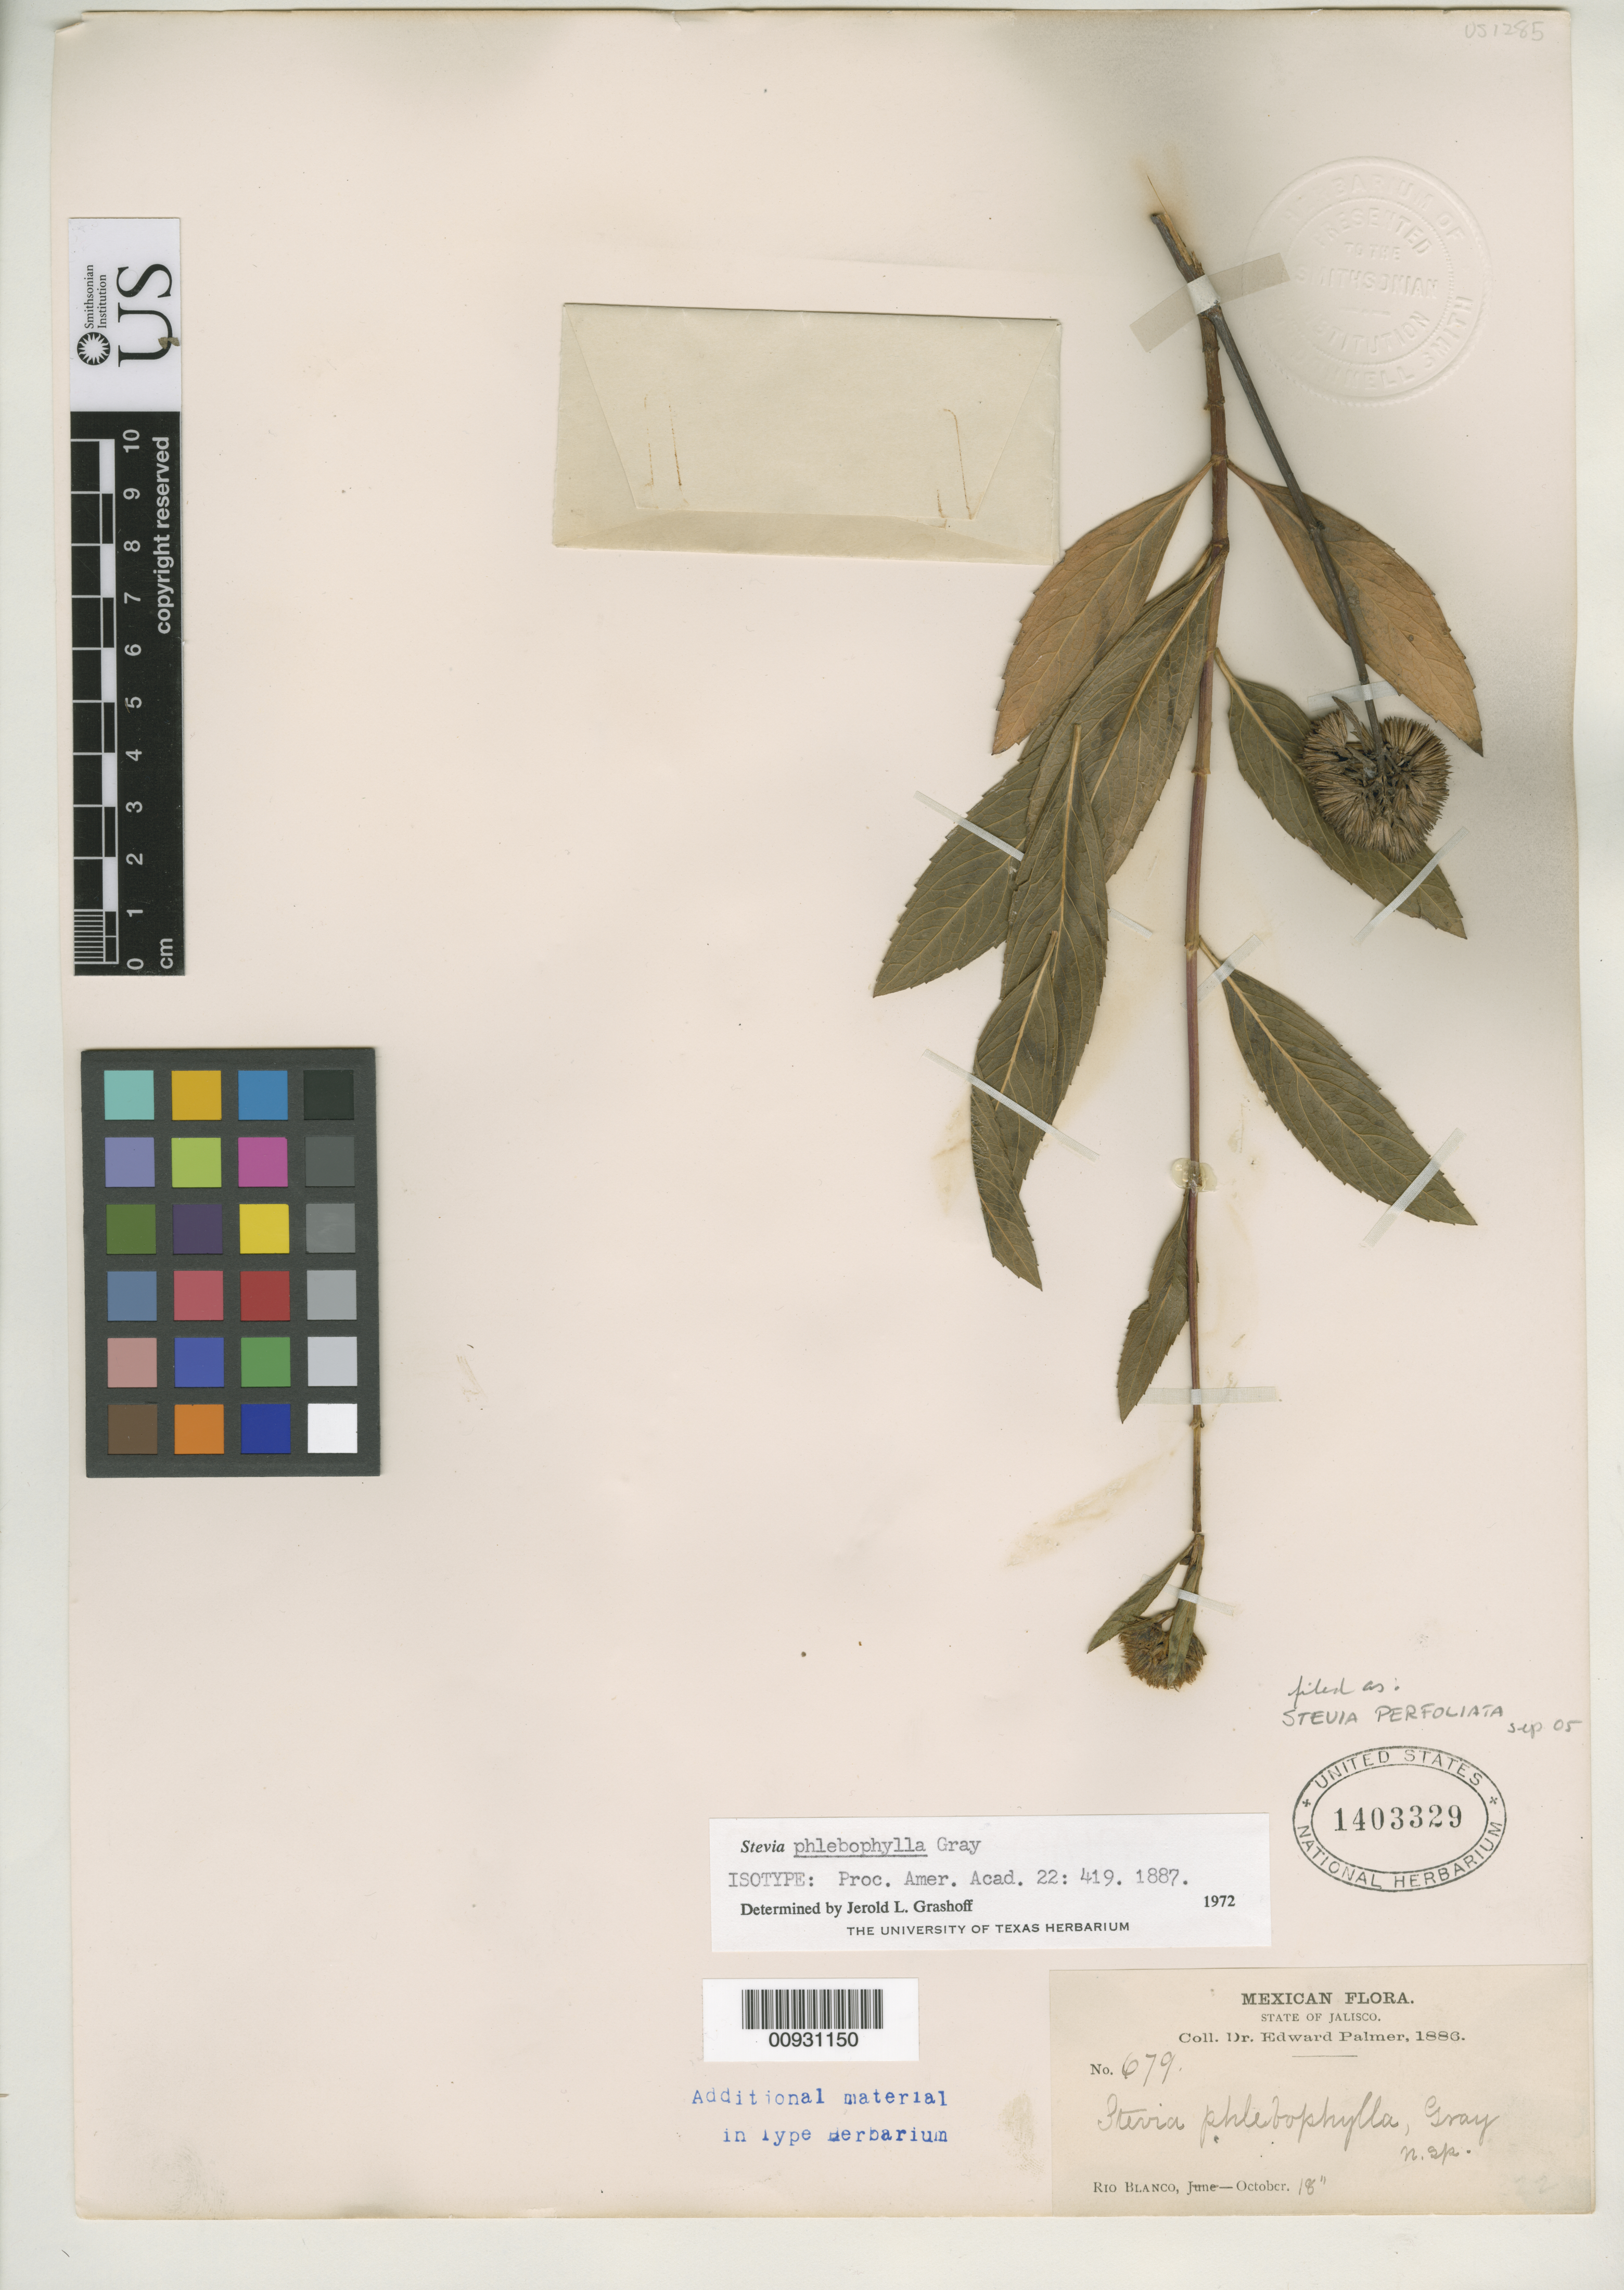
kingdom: Plantae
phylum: Tracheophyta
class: Magnoliopsida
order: Asterales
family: Asteraceae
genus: Stevia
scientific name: Stevia phlebophylla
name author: A. Gray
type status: Isotype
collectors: E. Palmer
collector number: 679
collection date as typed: Oct 1886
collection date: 1886-10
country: Mexico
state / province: Jalisco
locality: Río Blanco.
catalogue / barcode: US 1403329